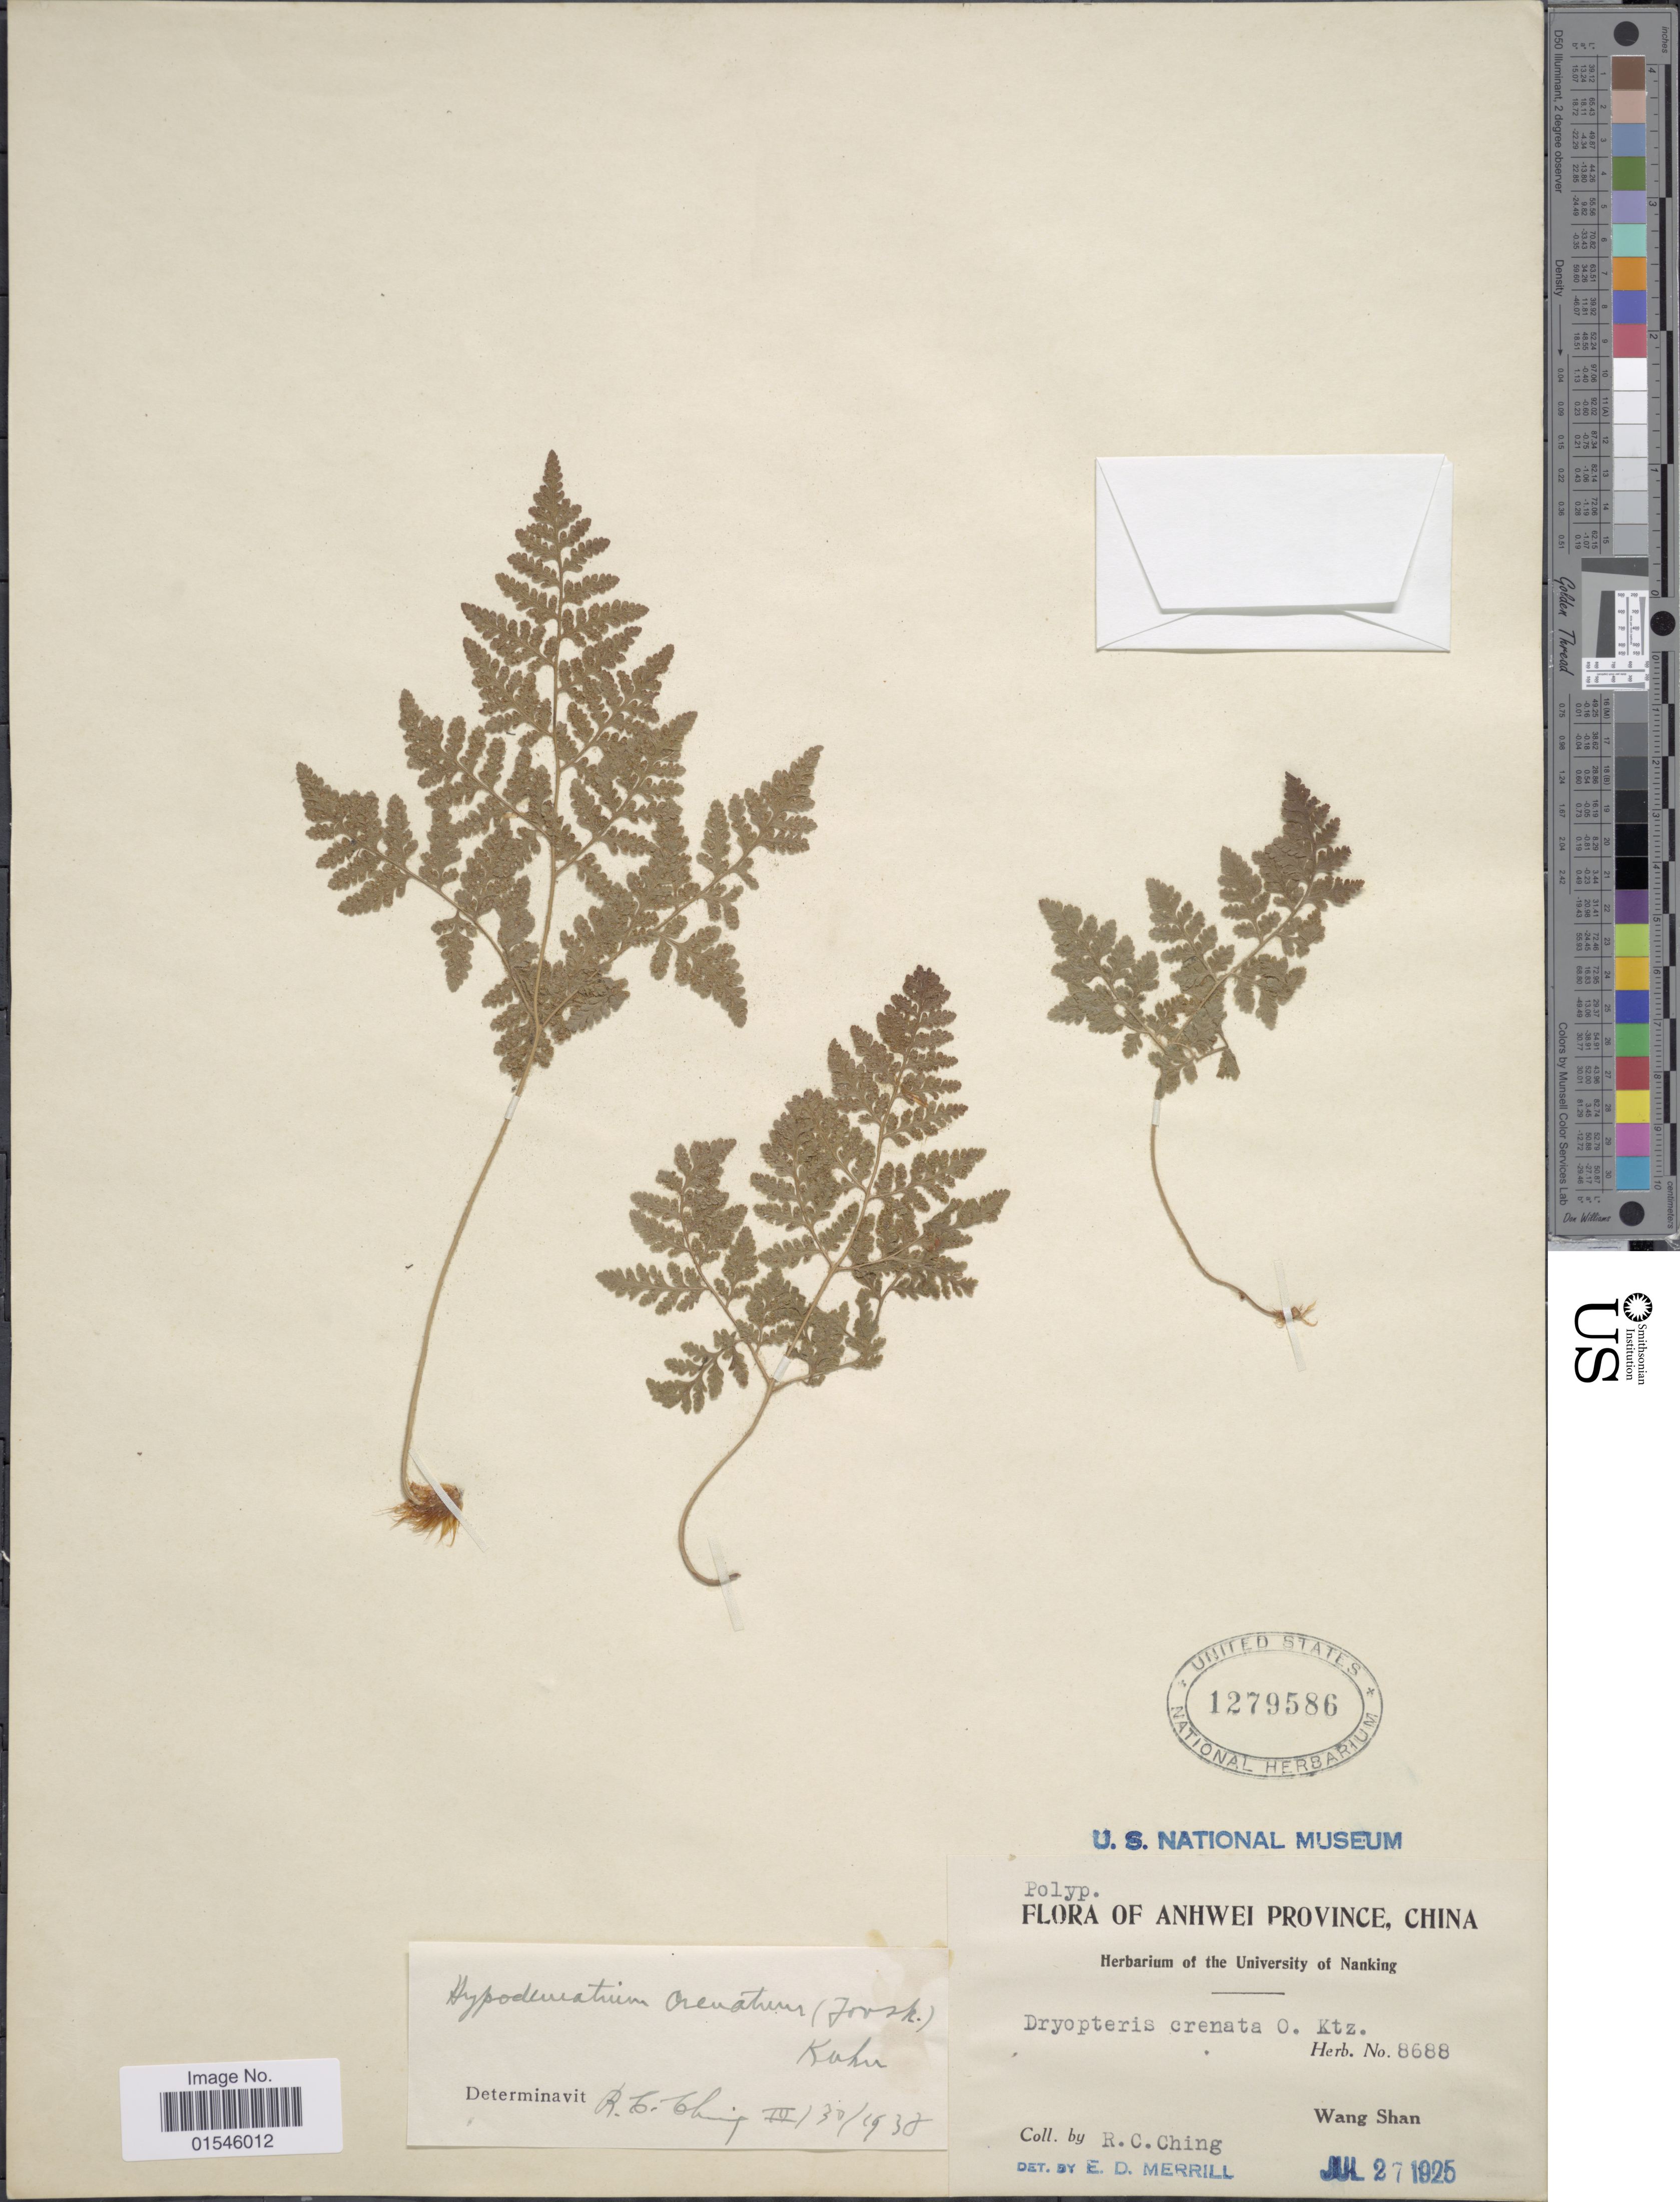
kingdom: Plantae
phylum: Tracheophyta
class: Polypodiopsida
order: Polypodiales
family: Hypodematiaceae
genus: Hypodematium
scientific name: Hypodematium crenatum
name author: (Forssk.) Kuhn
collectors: R. C. Ching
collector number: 8688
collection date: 1925-07-27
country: China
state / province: Anhui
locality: Anhwei Province, Wang Shan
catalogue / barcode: US 1279586